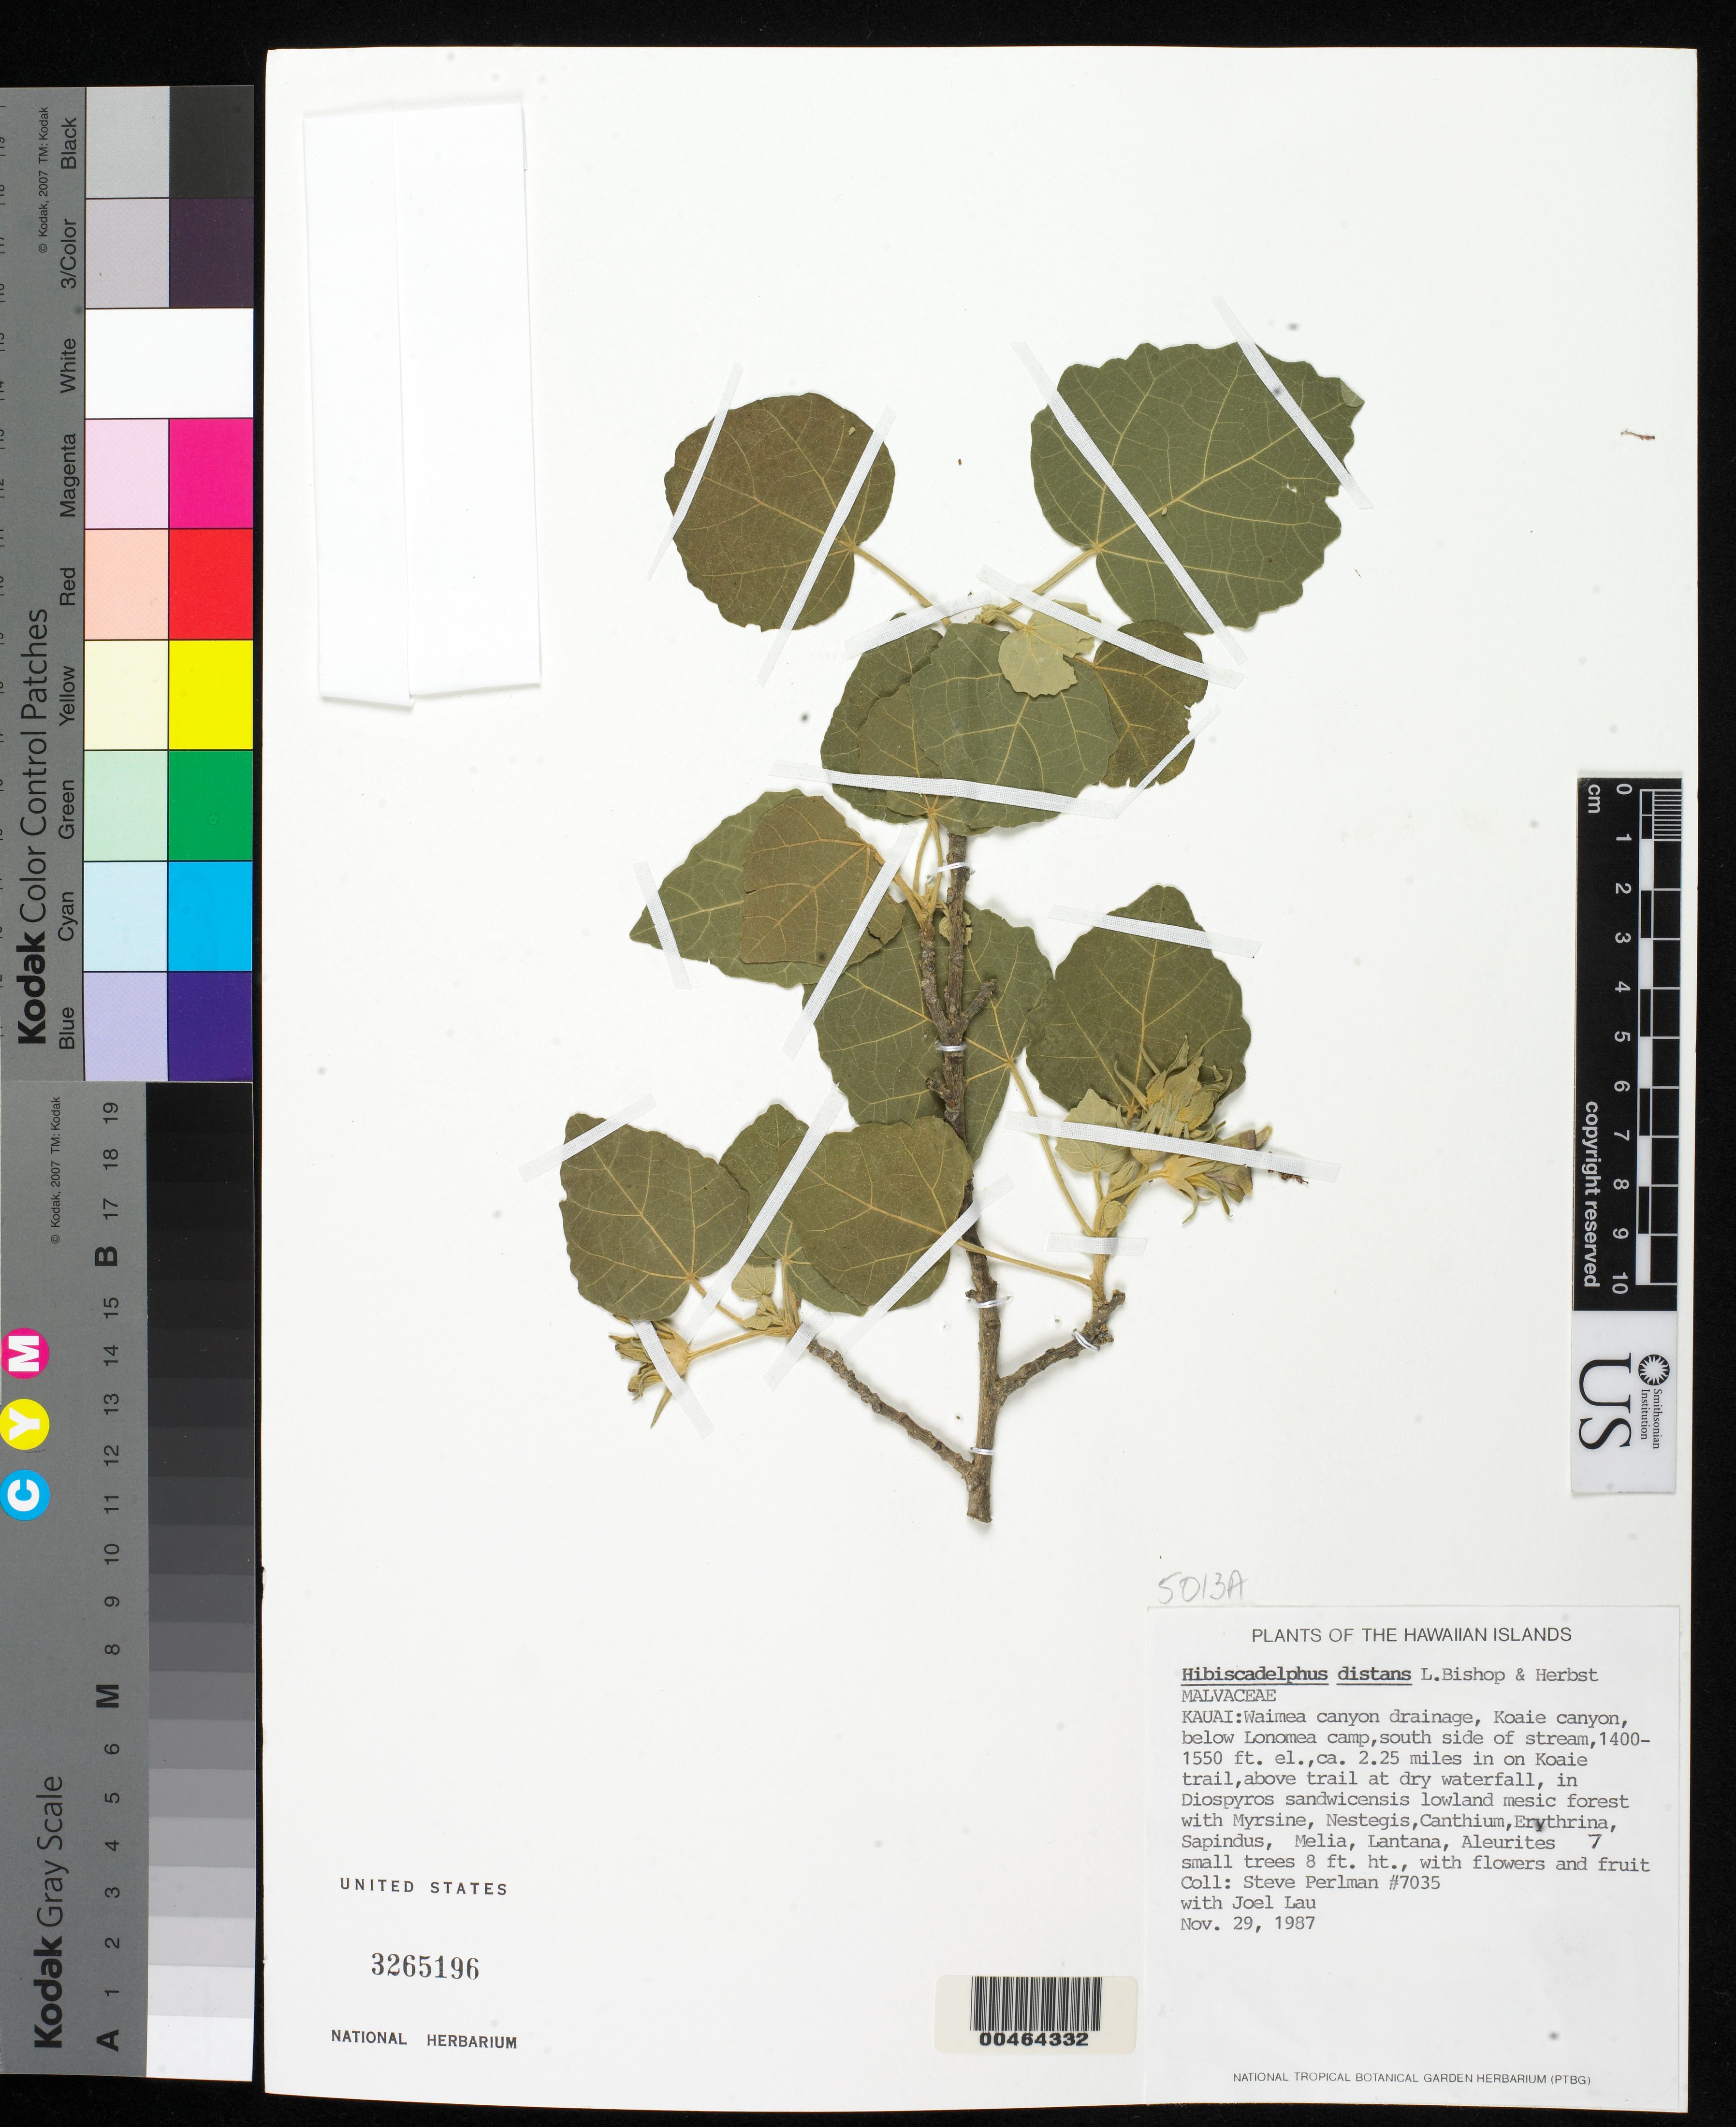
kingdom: Plantae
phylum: Tracheophyta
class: Magnoliopsida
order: Malvales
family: Malvaceae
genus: Hibiscadelphus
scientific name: Hibiscadelphus distans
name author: L.E. Bishop & D.R. Herbst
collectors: S. P. Perlman & J. Lau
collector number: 7035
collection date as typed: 29 Nov 1987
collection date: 1987-11-29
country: United States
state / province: Hawaii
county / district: Kauai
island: Kaua'i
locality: Waimea canyon drainage, Koaie canyon, below Lonomea camp, S side of stream, ca. 2.25 mi in on Koiae trail, above trail at wat...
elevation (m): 427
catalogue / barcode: US 3265196